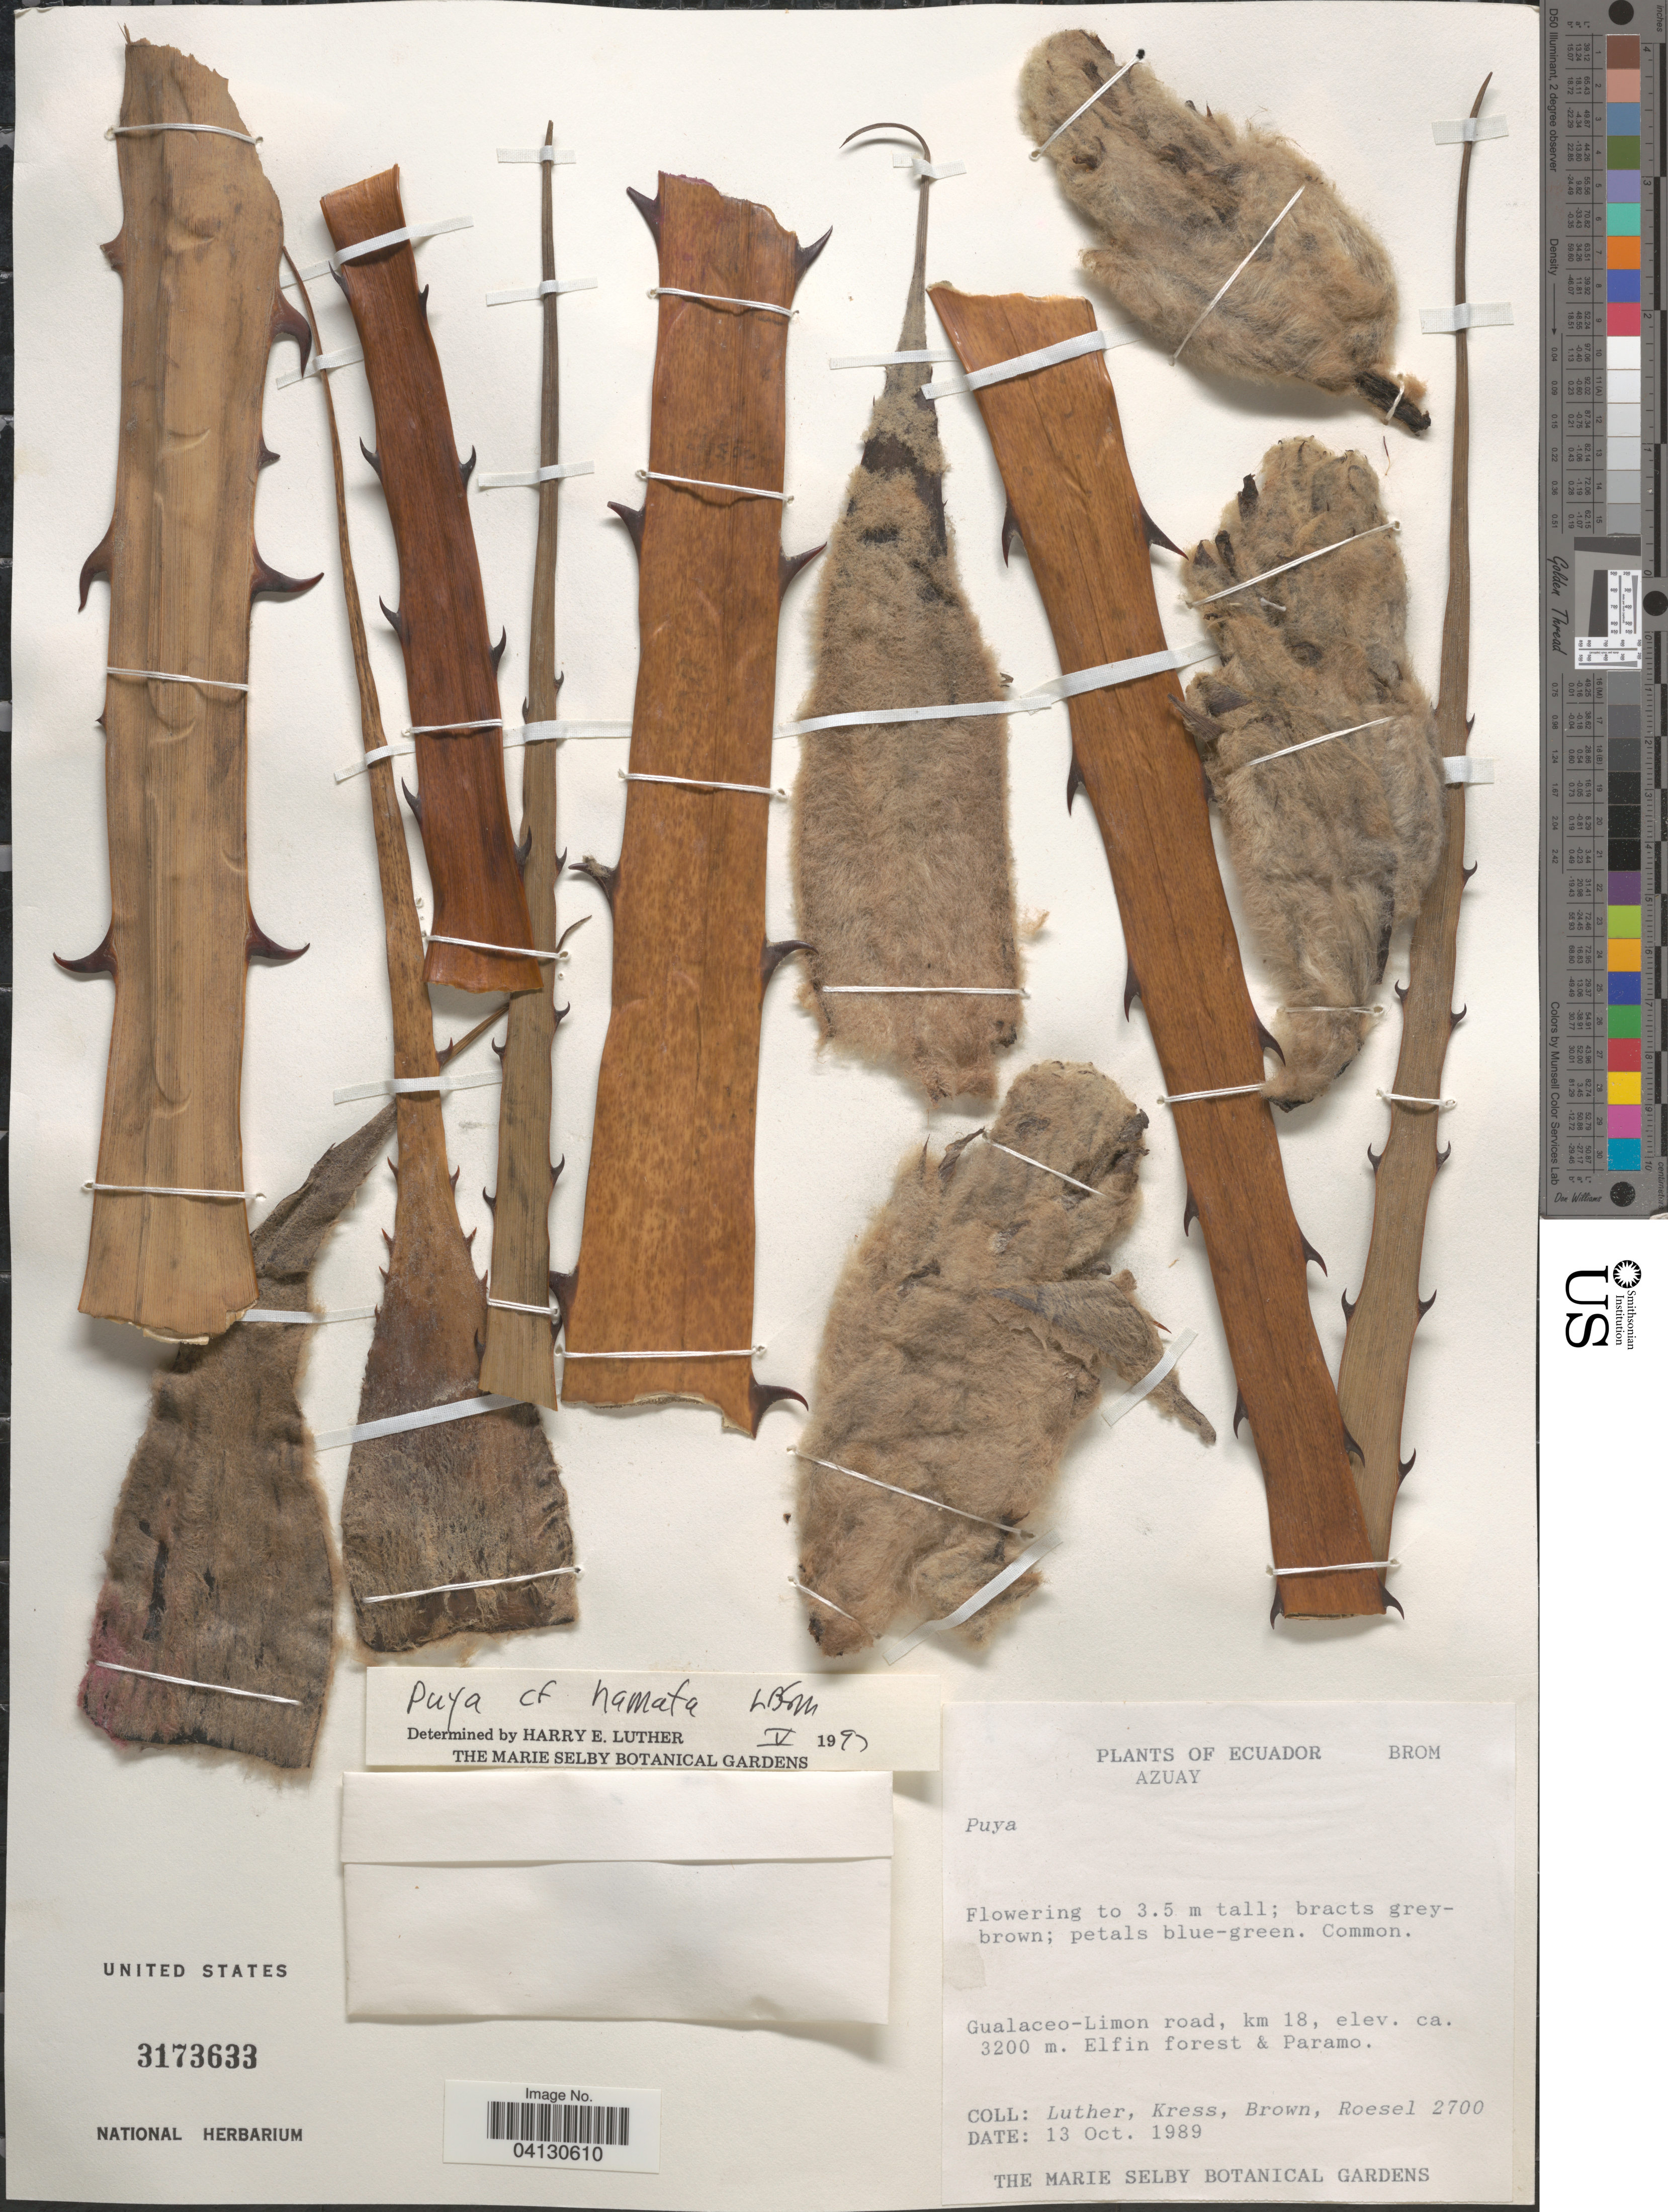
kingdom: Plantae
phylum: Tracheophyta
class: Liliopsida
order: Poales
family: Bromeliaceae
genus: Puya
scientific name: Puya hamata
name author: L.B. Sm.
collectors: -- Luther, -- Kress, -- Brown & Roesel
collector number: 2700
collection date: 1989-10-13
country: Ecuador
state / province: Azuay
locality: Gualaceo-Limon road, km 18.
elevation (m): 3200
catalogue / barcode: US 3173633